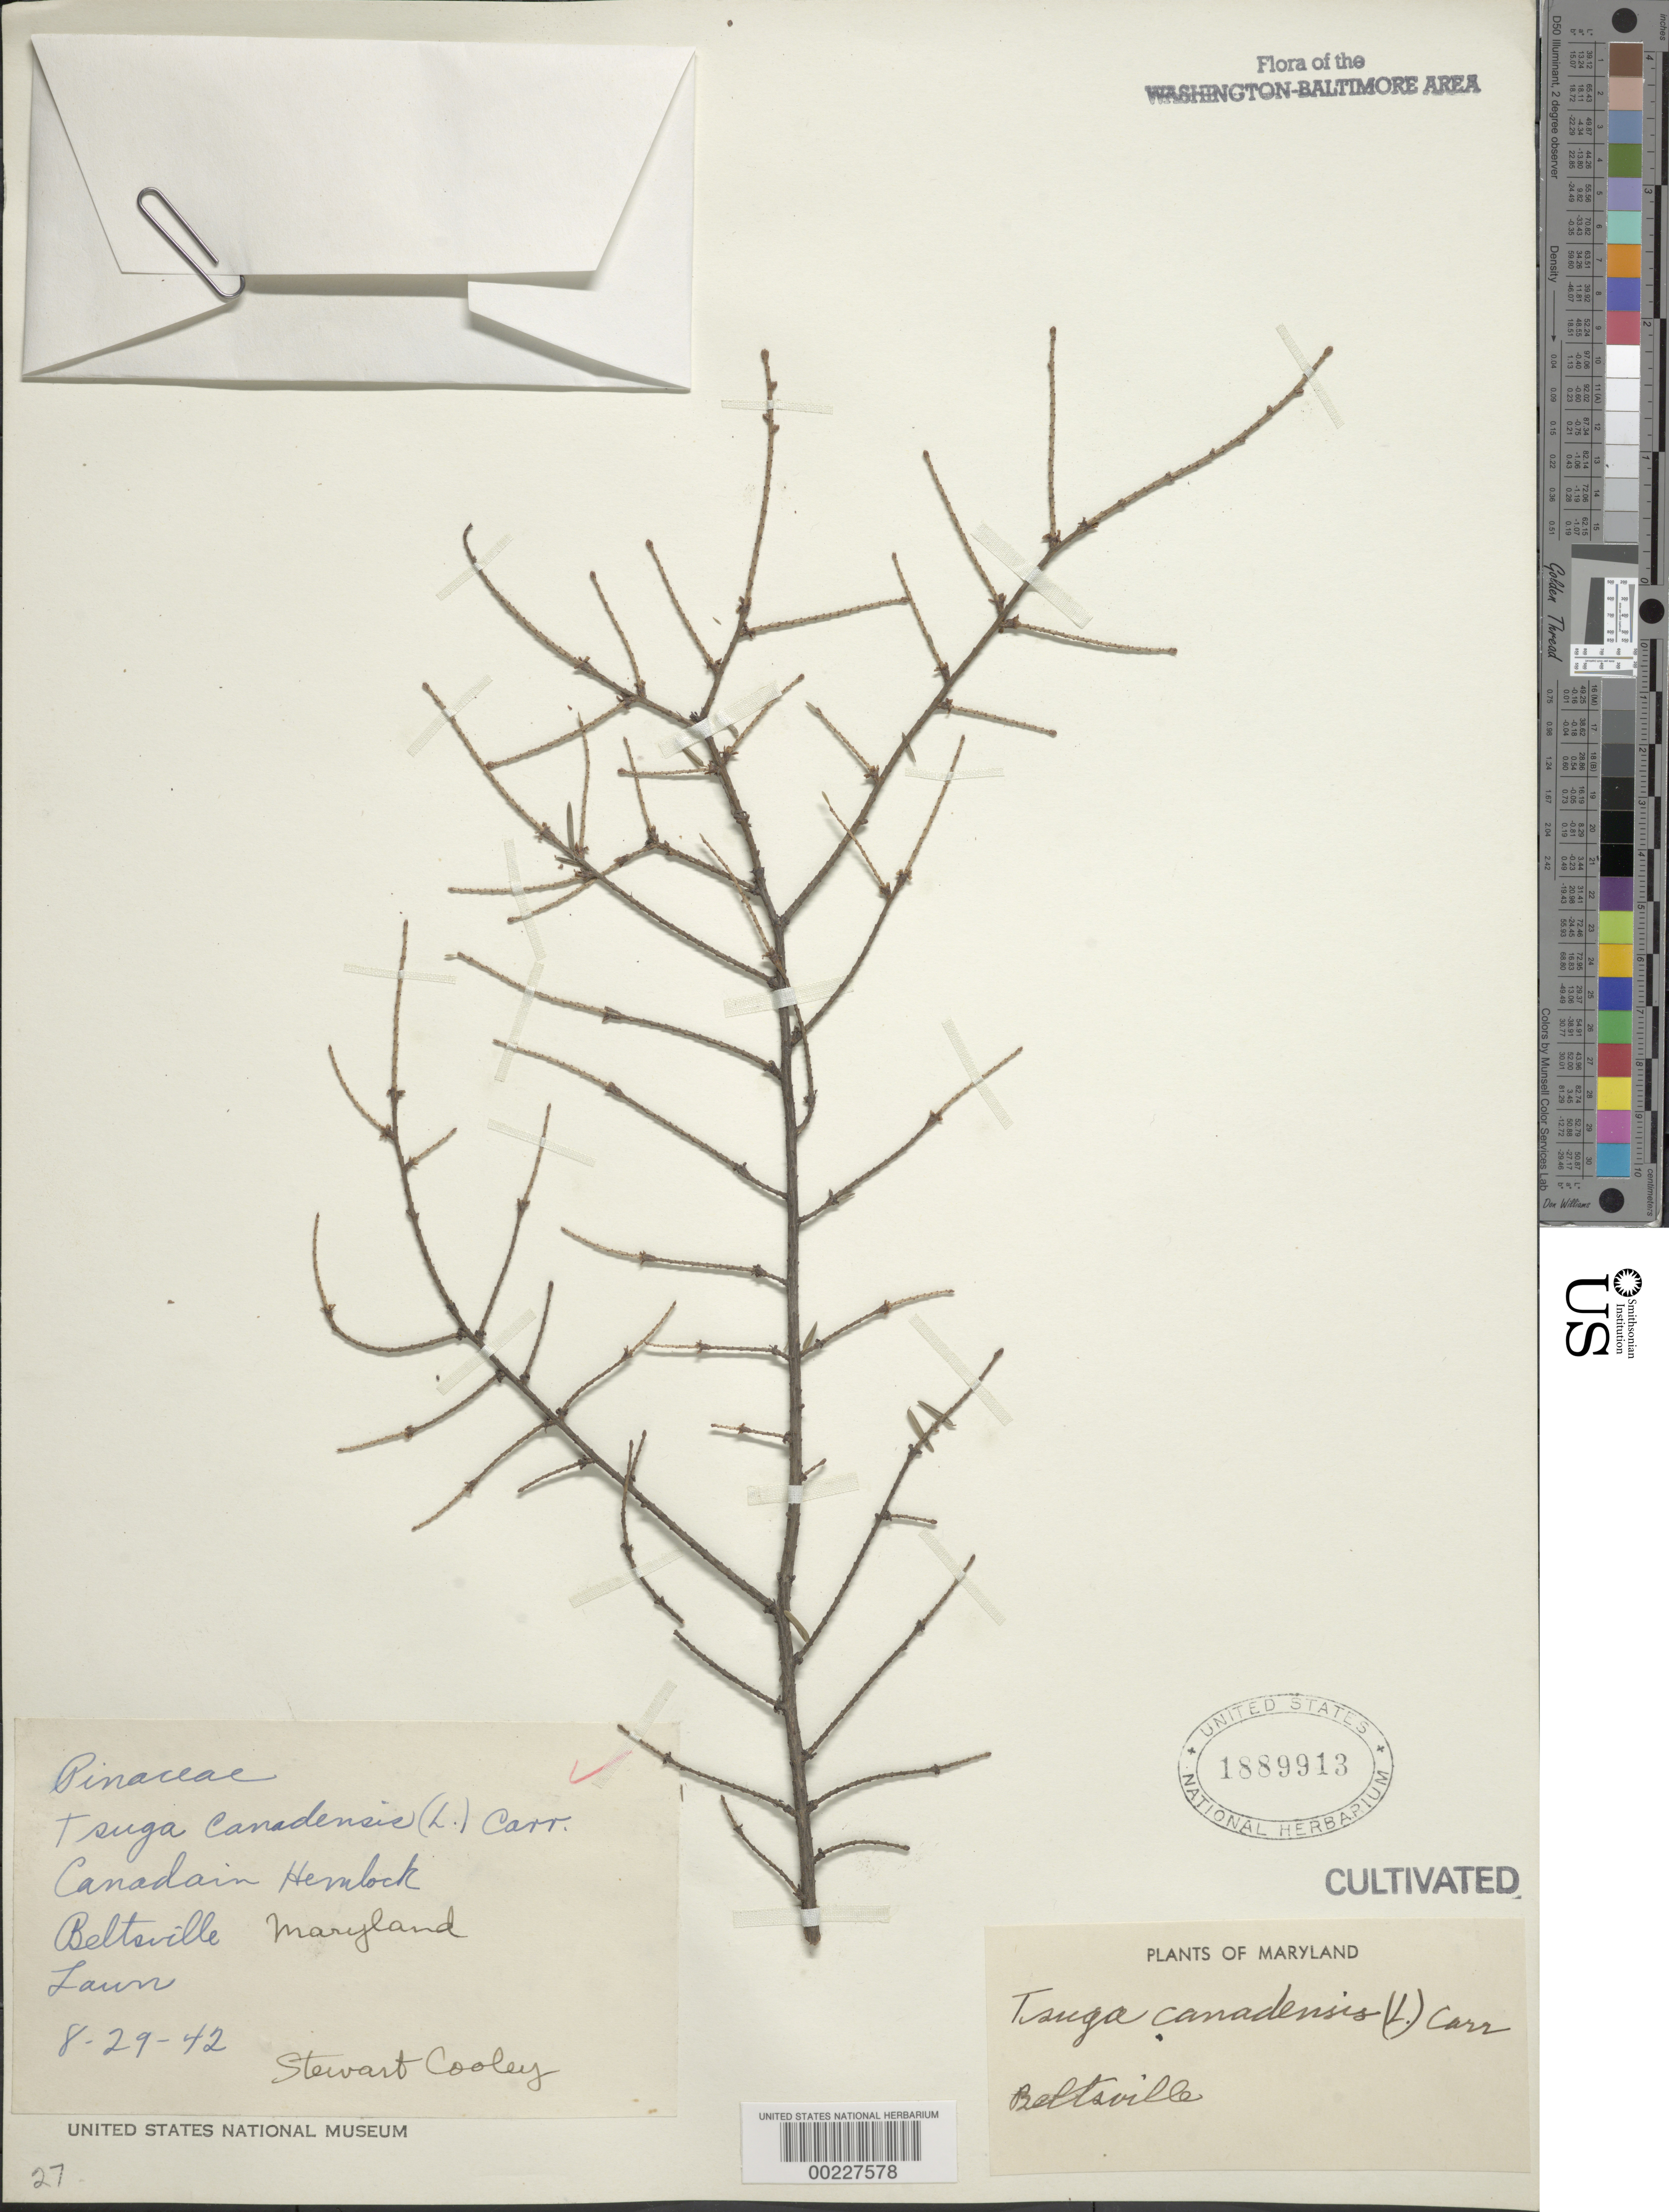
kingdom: Plantae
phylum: Tracheophyta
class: Pinopsida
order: Pinales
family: Pinaceae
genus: Tsuga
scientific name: Tsuga canadensis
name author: (L.) Carrière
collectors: S. Cooley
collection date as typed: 29 Aug 1942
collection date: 1942-08-29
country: United States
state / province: Maryland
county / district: Prince George's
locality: Beltsville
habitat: Lawn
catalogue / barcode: US 1889913